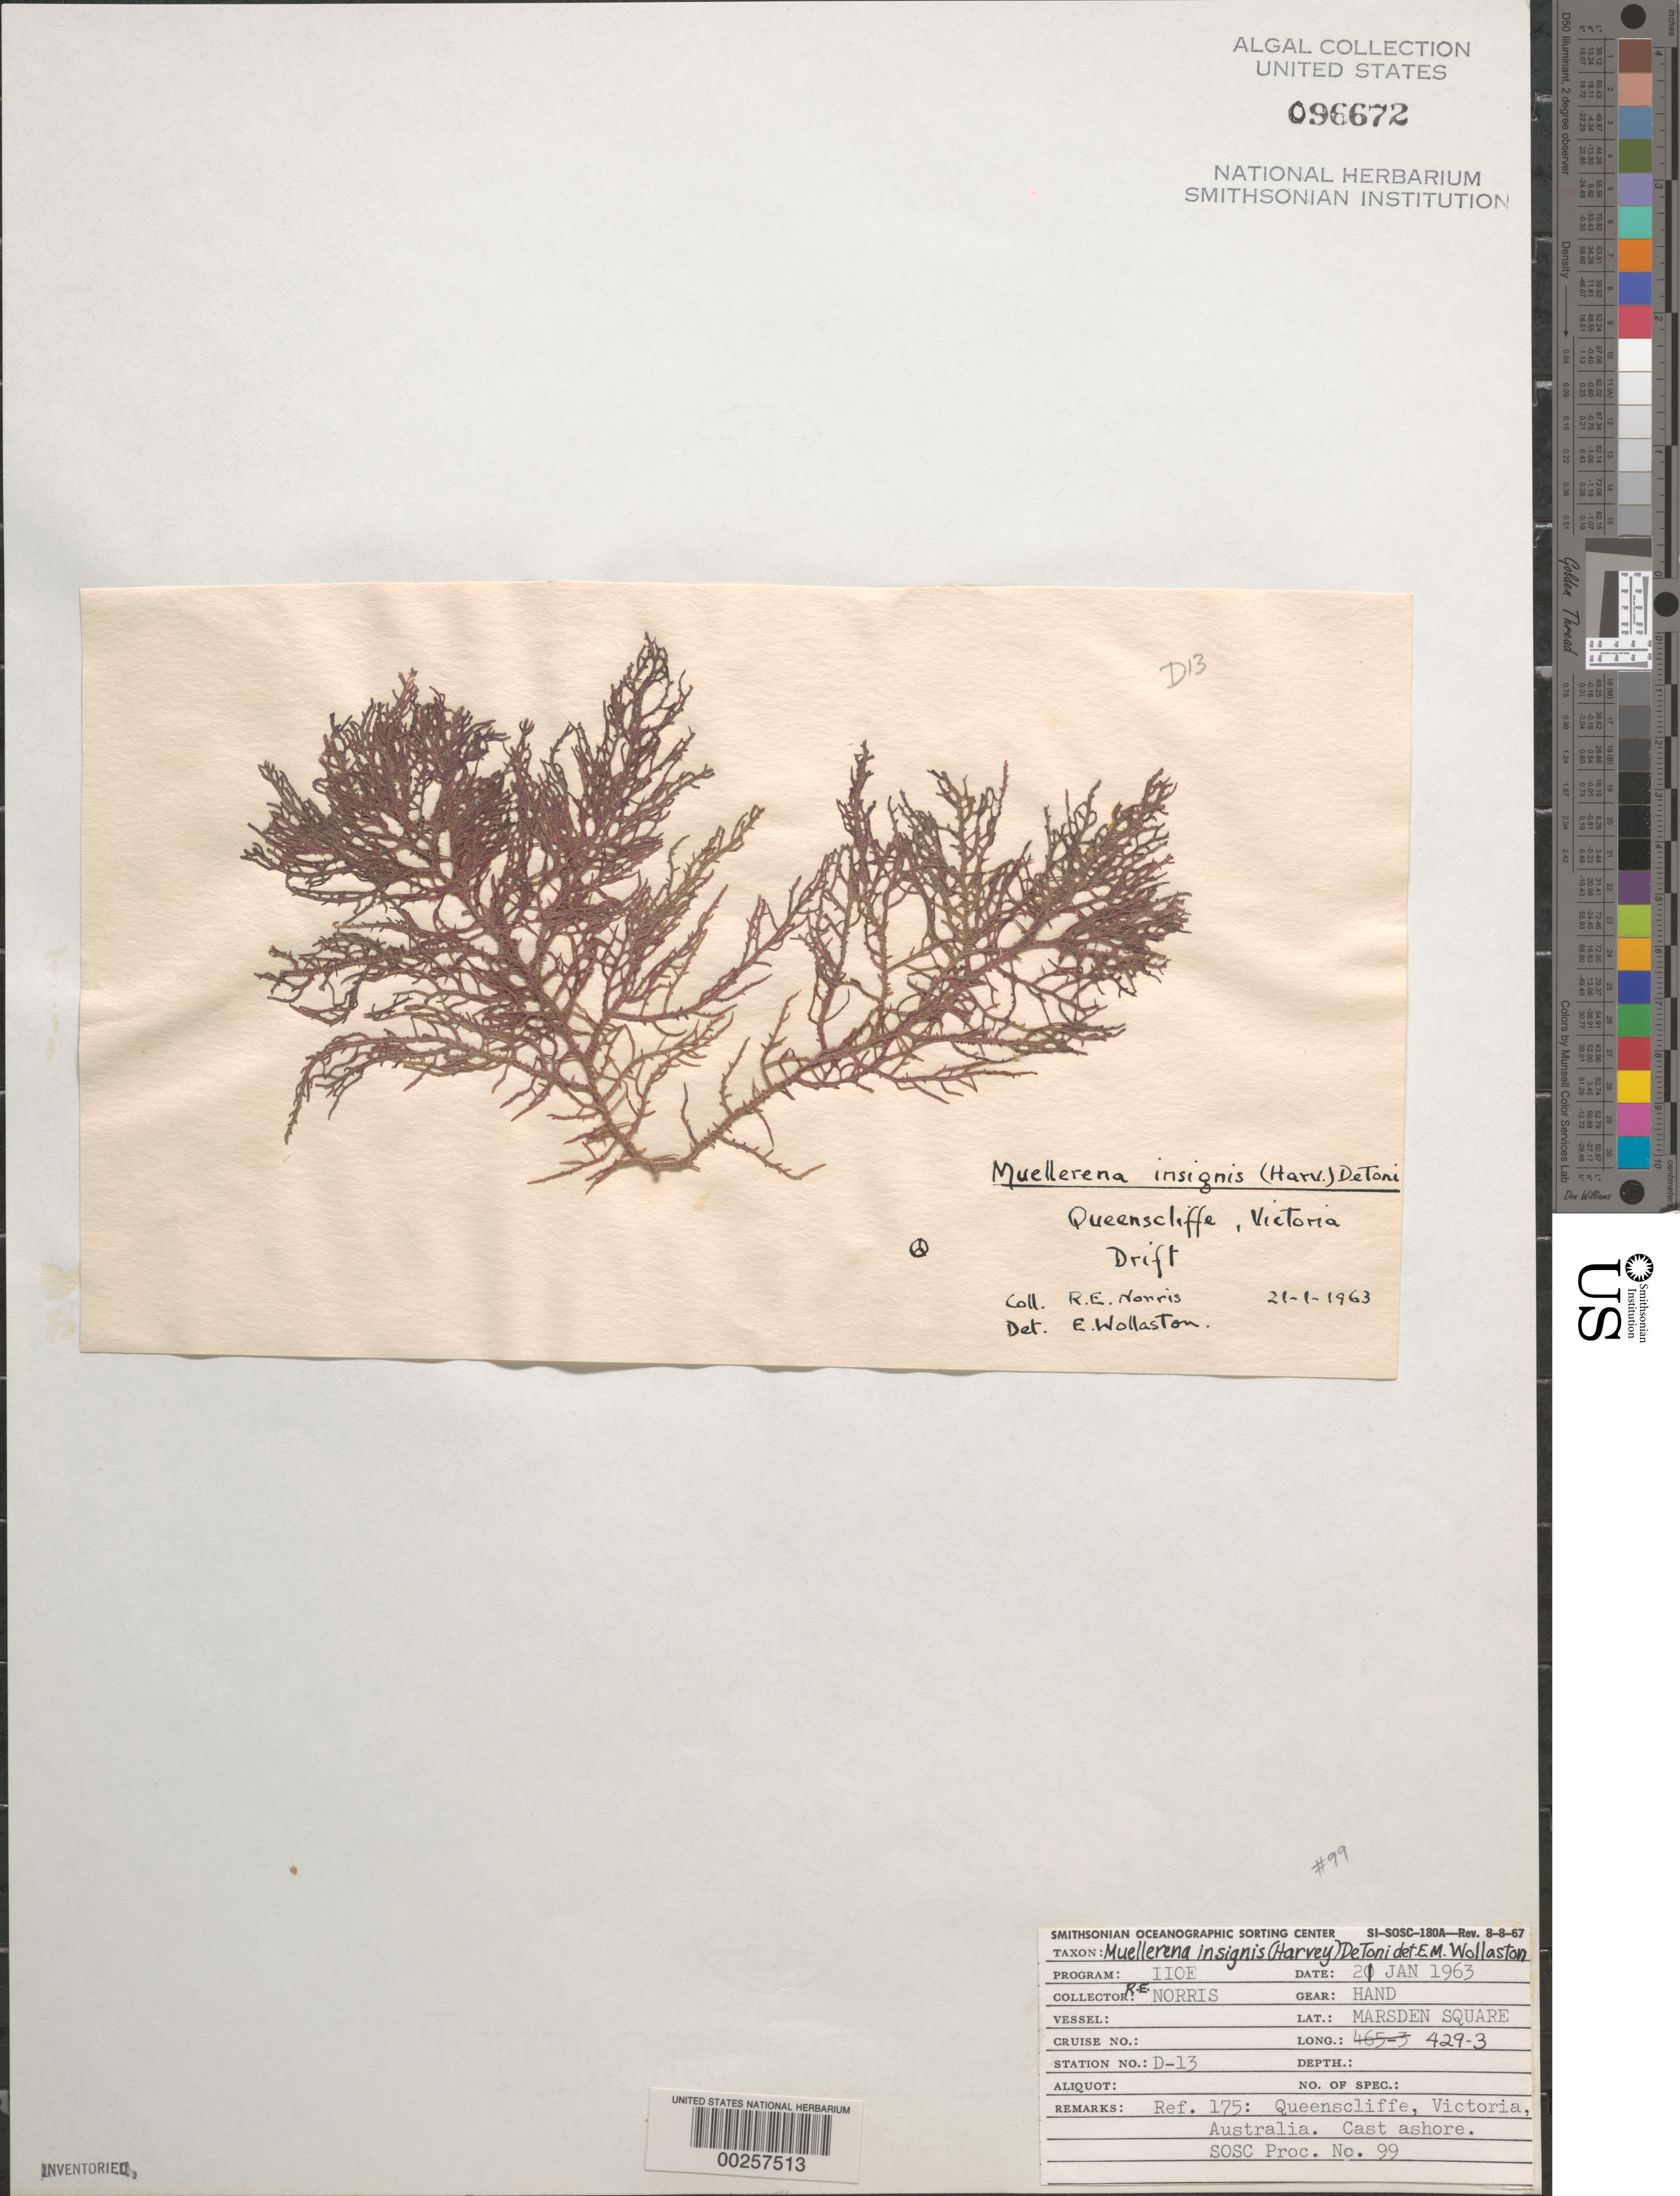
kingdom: Plantae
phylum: Rhodophyta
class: Florideophyceae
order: Ceramiales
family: Callithamniaceae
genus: Ptilocladia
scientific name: Ptilocladia pulchra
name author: G. Sond.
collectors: R. E. Norris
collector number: Station D-13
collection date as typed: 21 Jan 1963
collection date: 1963-01-21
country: Australia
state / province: Victoria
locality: Queenscliffe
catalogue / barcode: US 96672